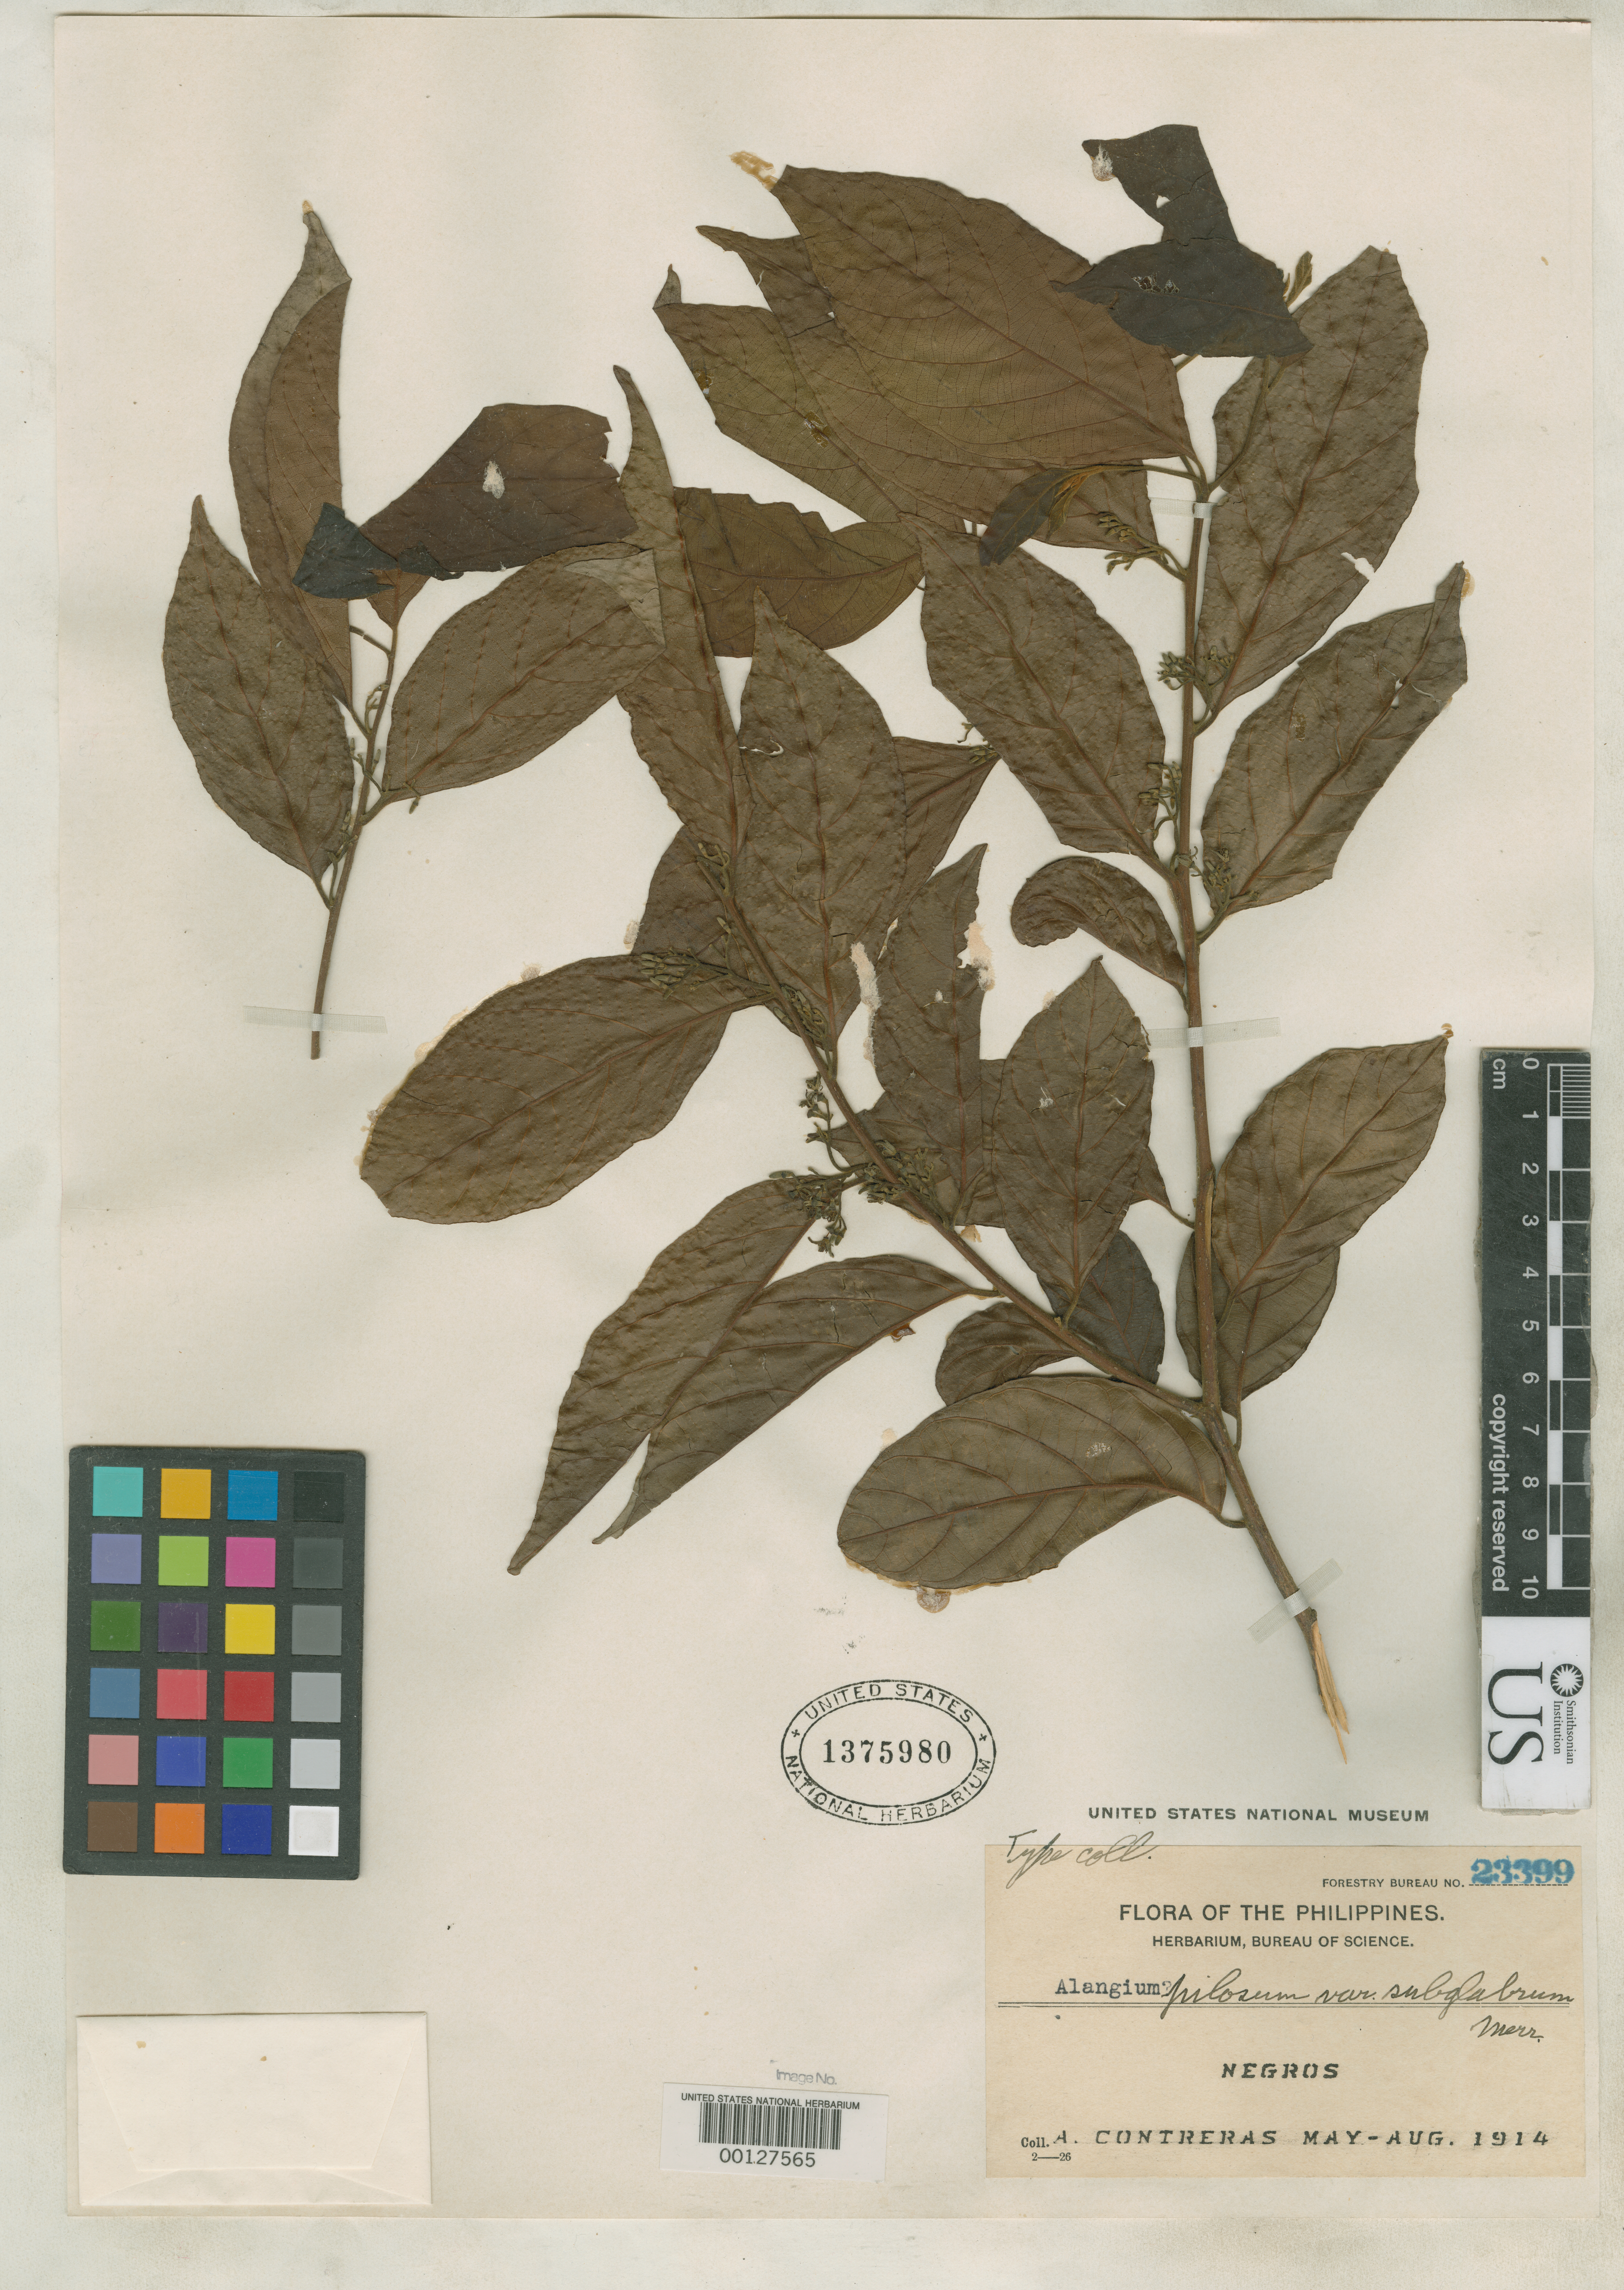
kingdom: Plantae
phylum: Tracheophyta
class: Magnoliopsida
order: Cornales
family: Cornaceae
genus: Alangium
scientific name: Alangium pilosum var. subglabrum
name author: Merr.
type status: Isotype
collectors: A. Contreras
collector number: For. Bur. 23399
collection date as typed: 14 Jul 1914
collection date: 1914-07-14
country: Philippines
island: Negros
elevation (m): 300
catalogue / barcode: US 1375980